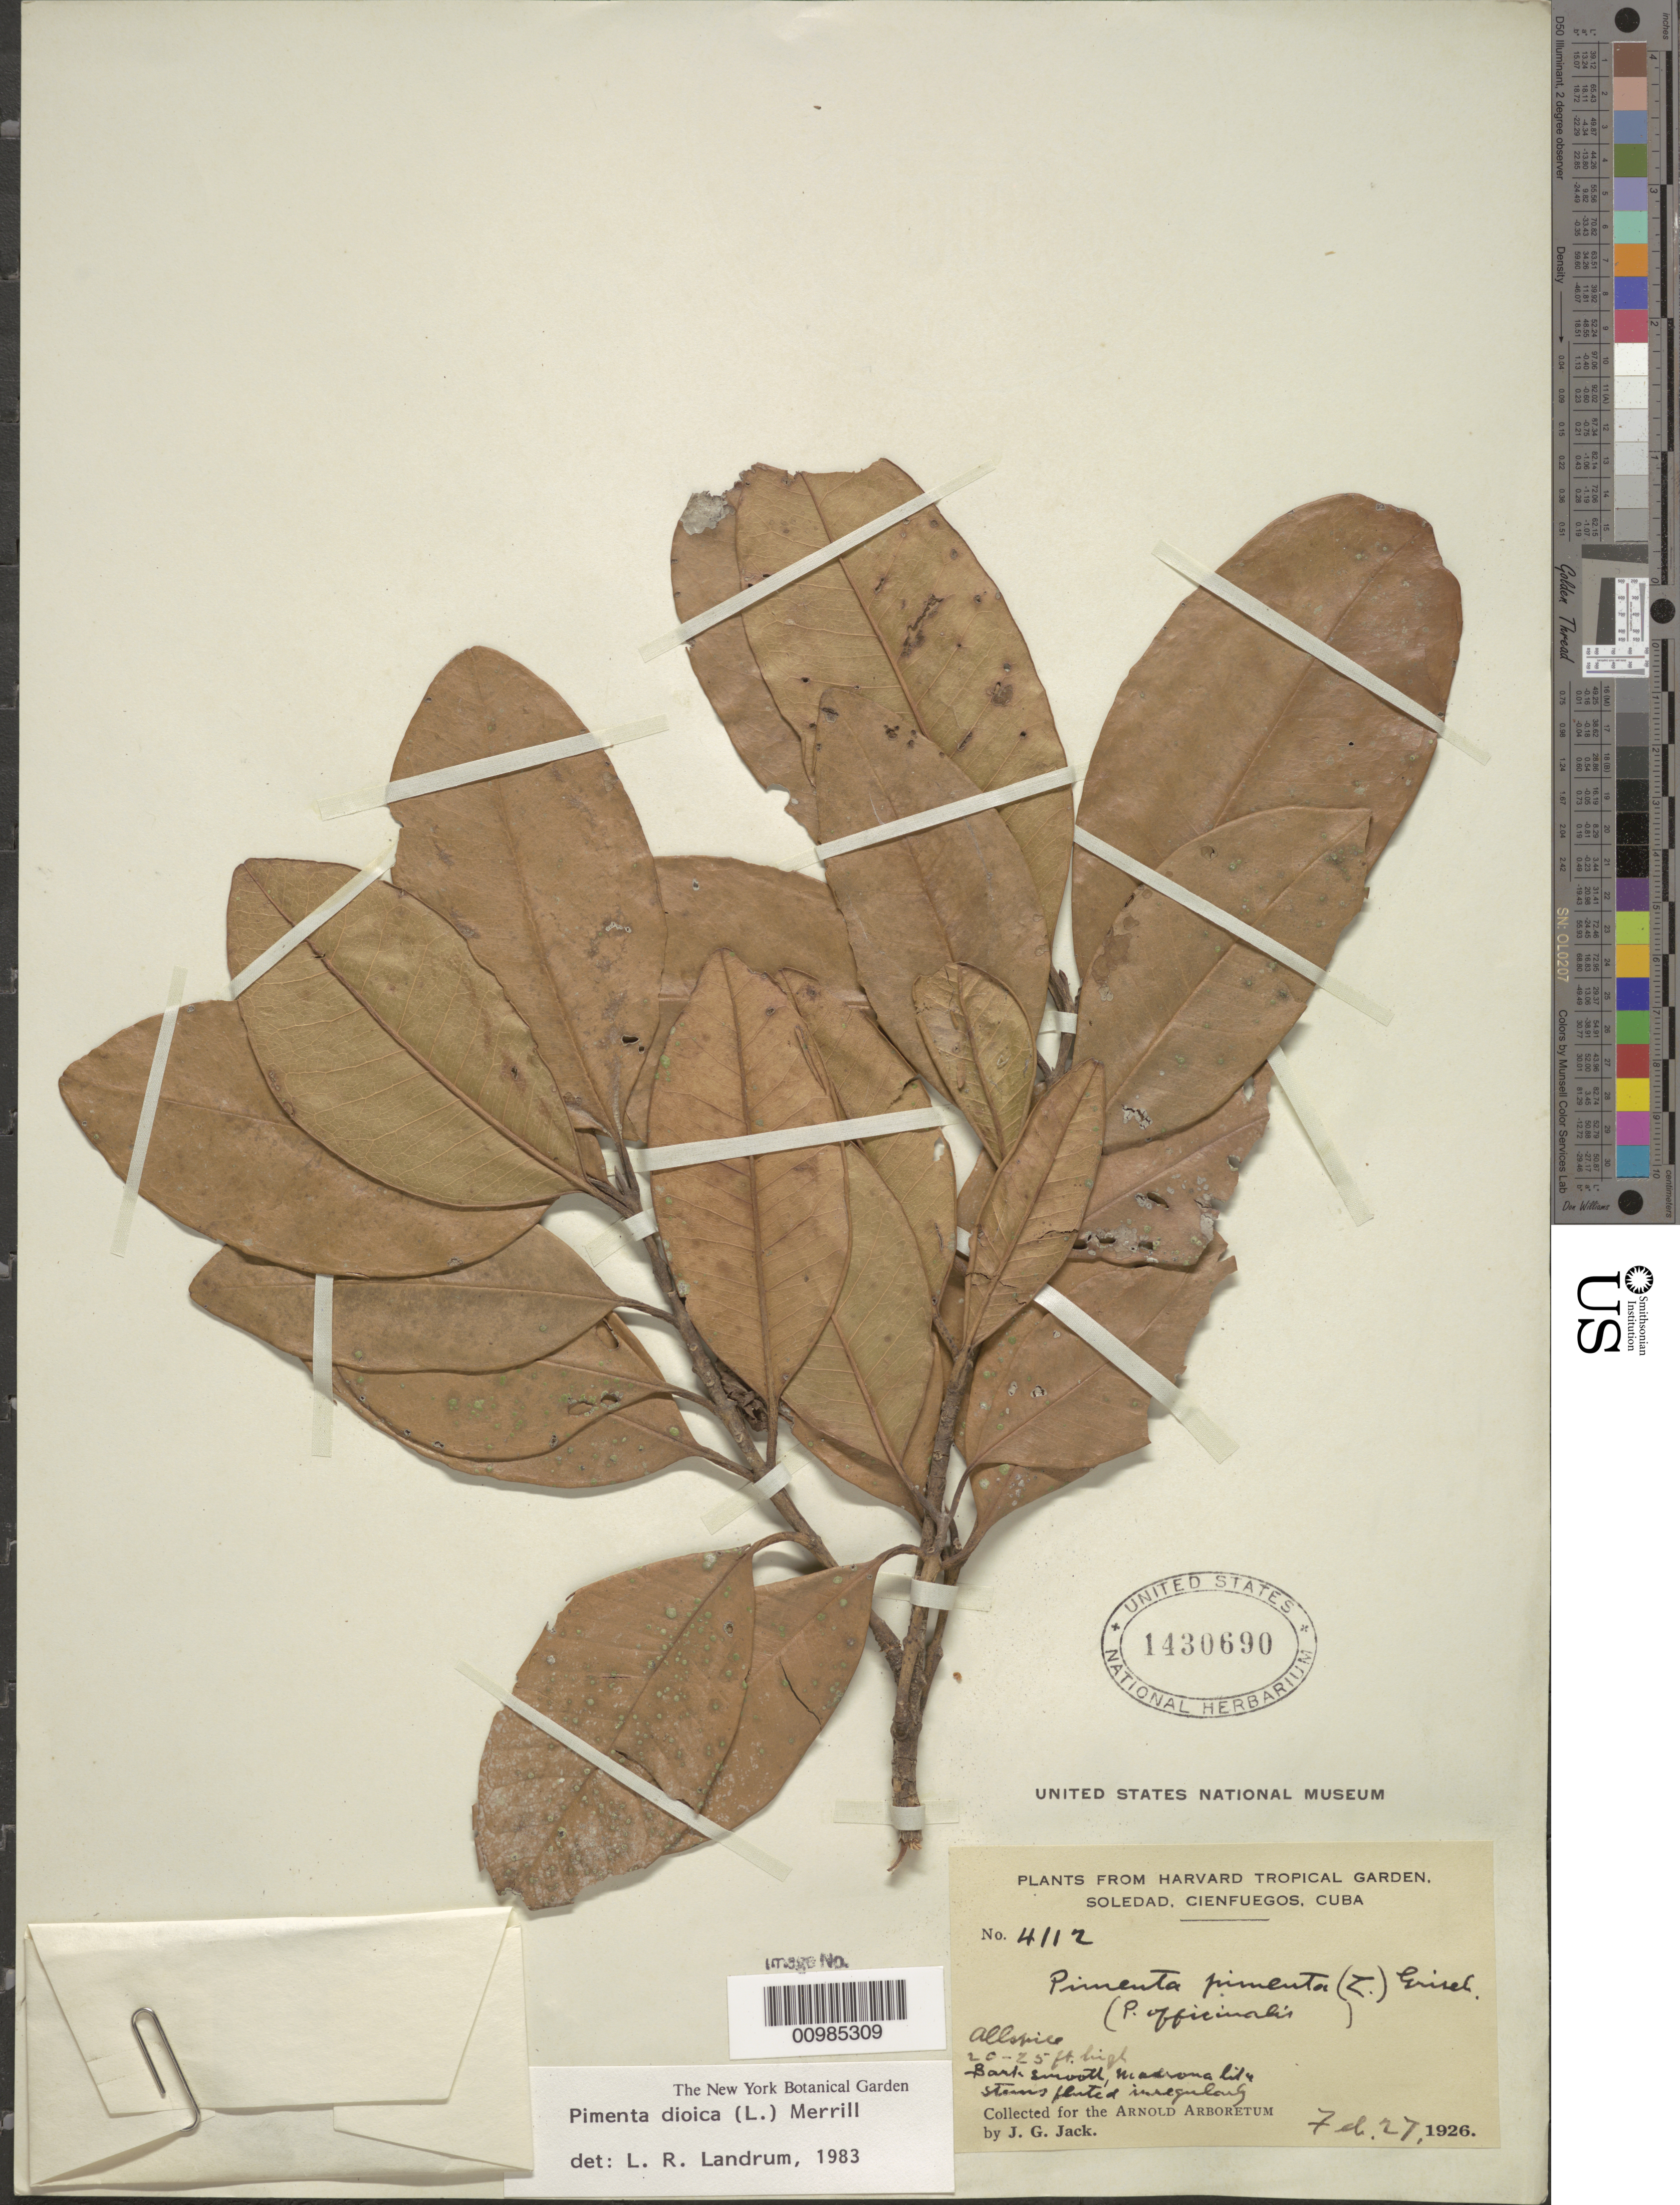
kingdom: Plantae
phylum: Tracheophyta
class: Magnoliopsida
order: Myrtales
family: Myrtaceae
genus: Pimenta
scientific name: Pimenta dioica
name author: (L.) Merr.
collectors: J. G. Jack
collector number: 4112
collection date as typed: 27 Feb 1926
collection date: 1926-02-27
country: Cuba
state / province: Cienfuegos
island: Cuba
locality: Soledad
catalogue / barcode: US 1430690